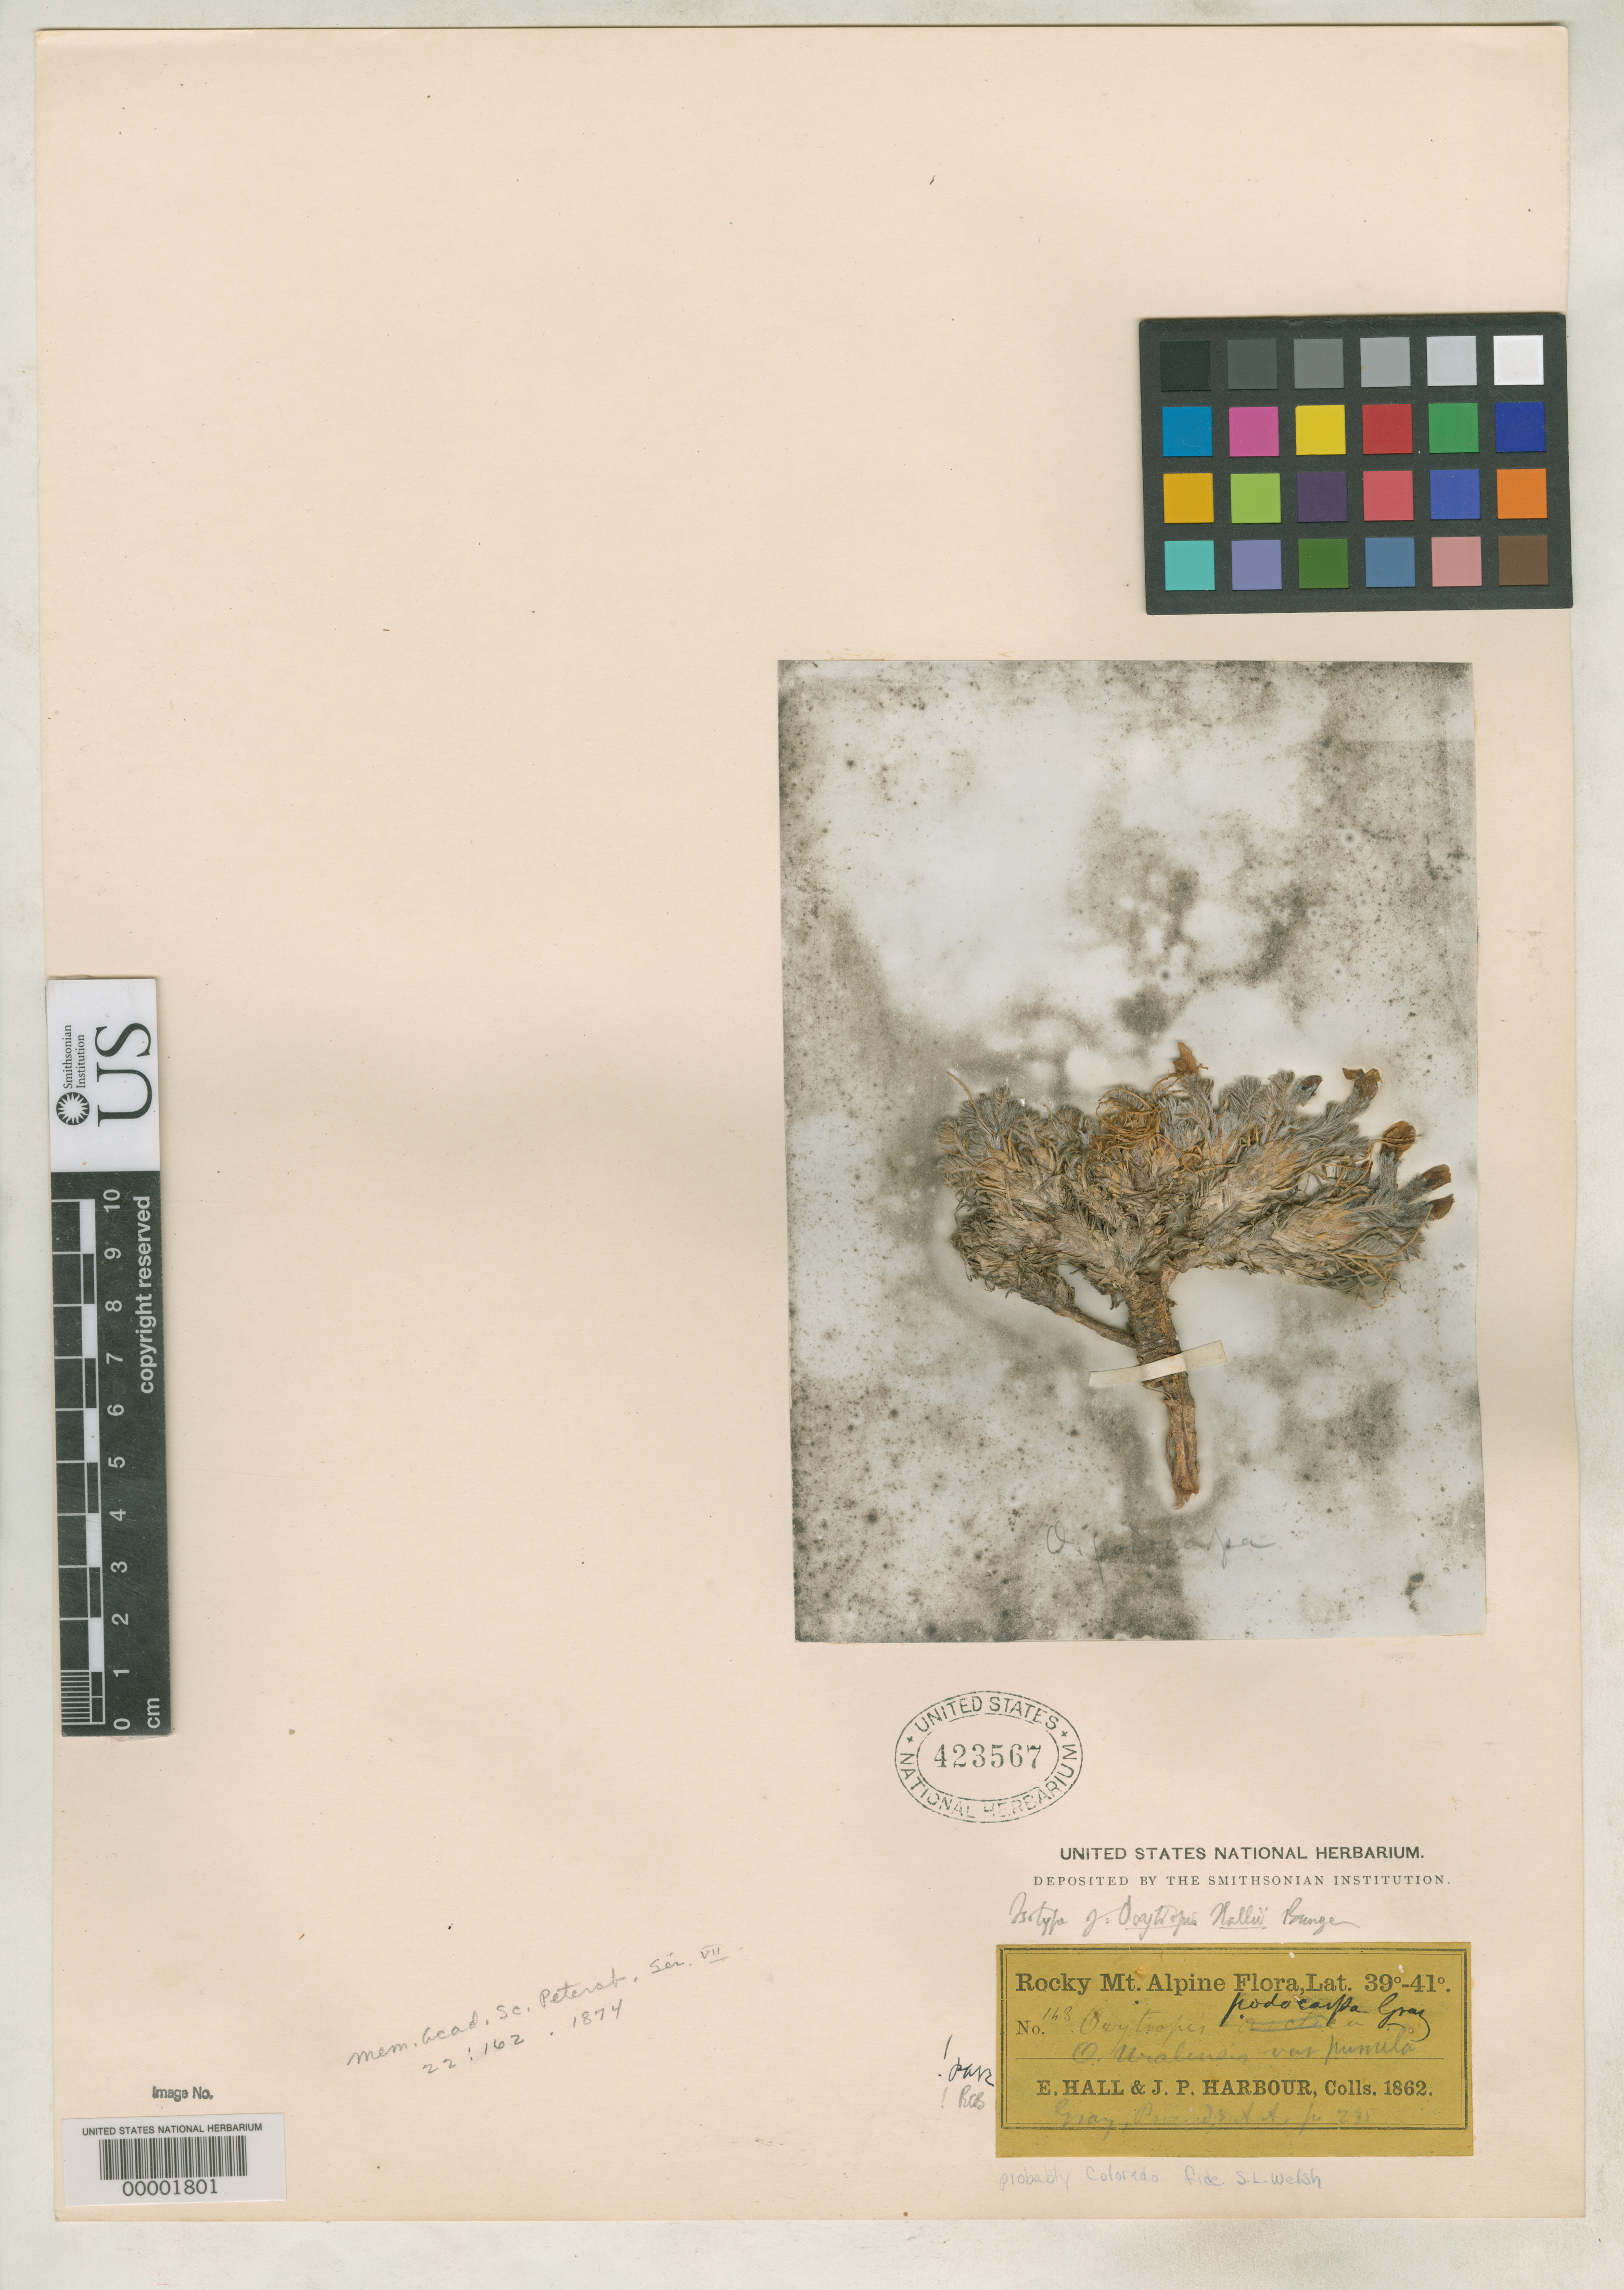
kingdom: Plantae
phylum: Tracheophyta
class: Magnoliopsida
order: Fabales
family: Fabaceae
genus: Oxytropis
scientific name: Oxytropis hallii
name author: Bunge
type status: Isotype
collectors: E. Hall & J. Harbour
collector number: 143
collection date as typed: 1862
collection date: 1862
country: United States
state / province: Colorado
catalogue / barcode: US 423567